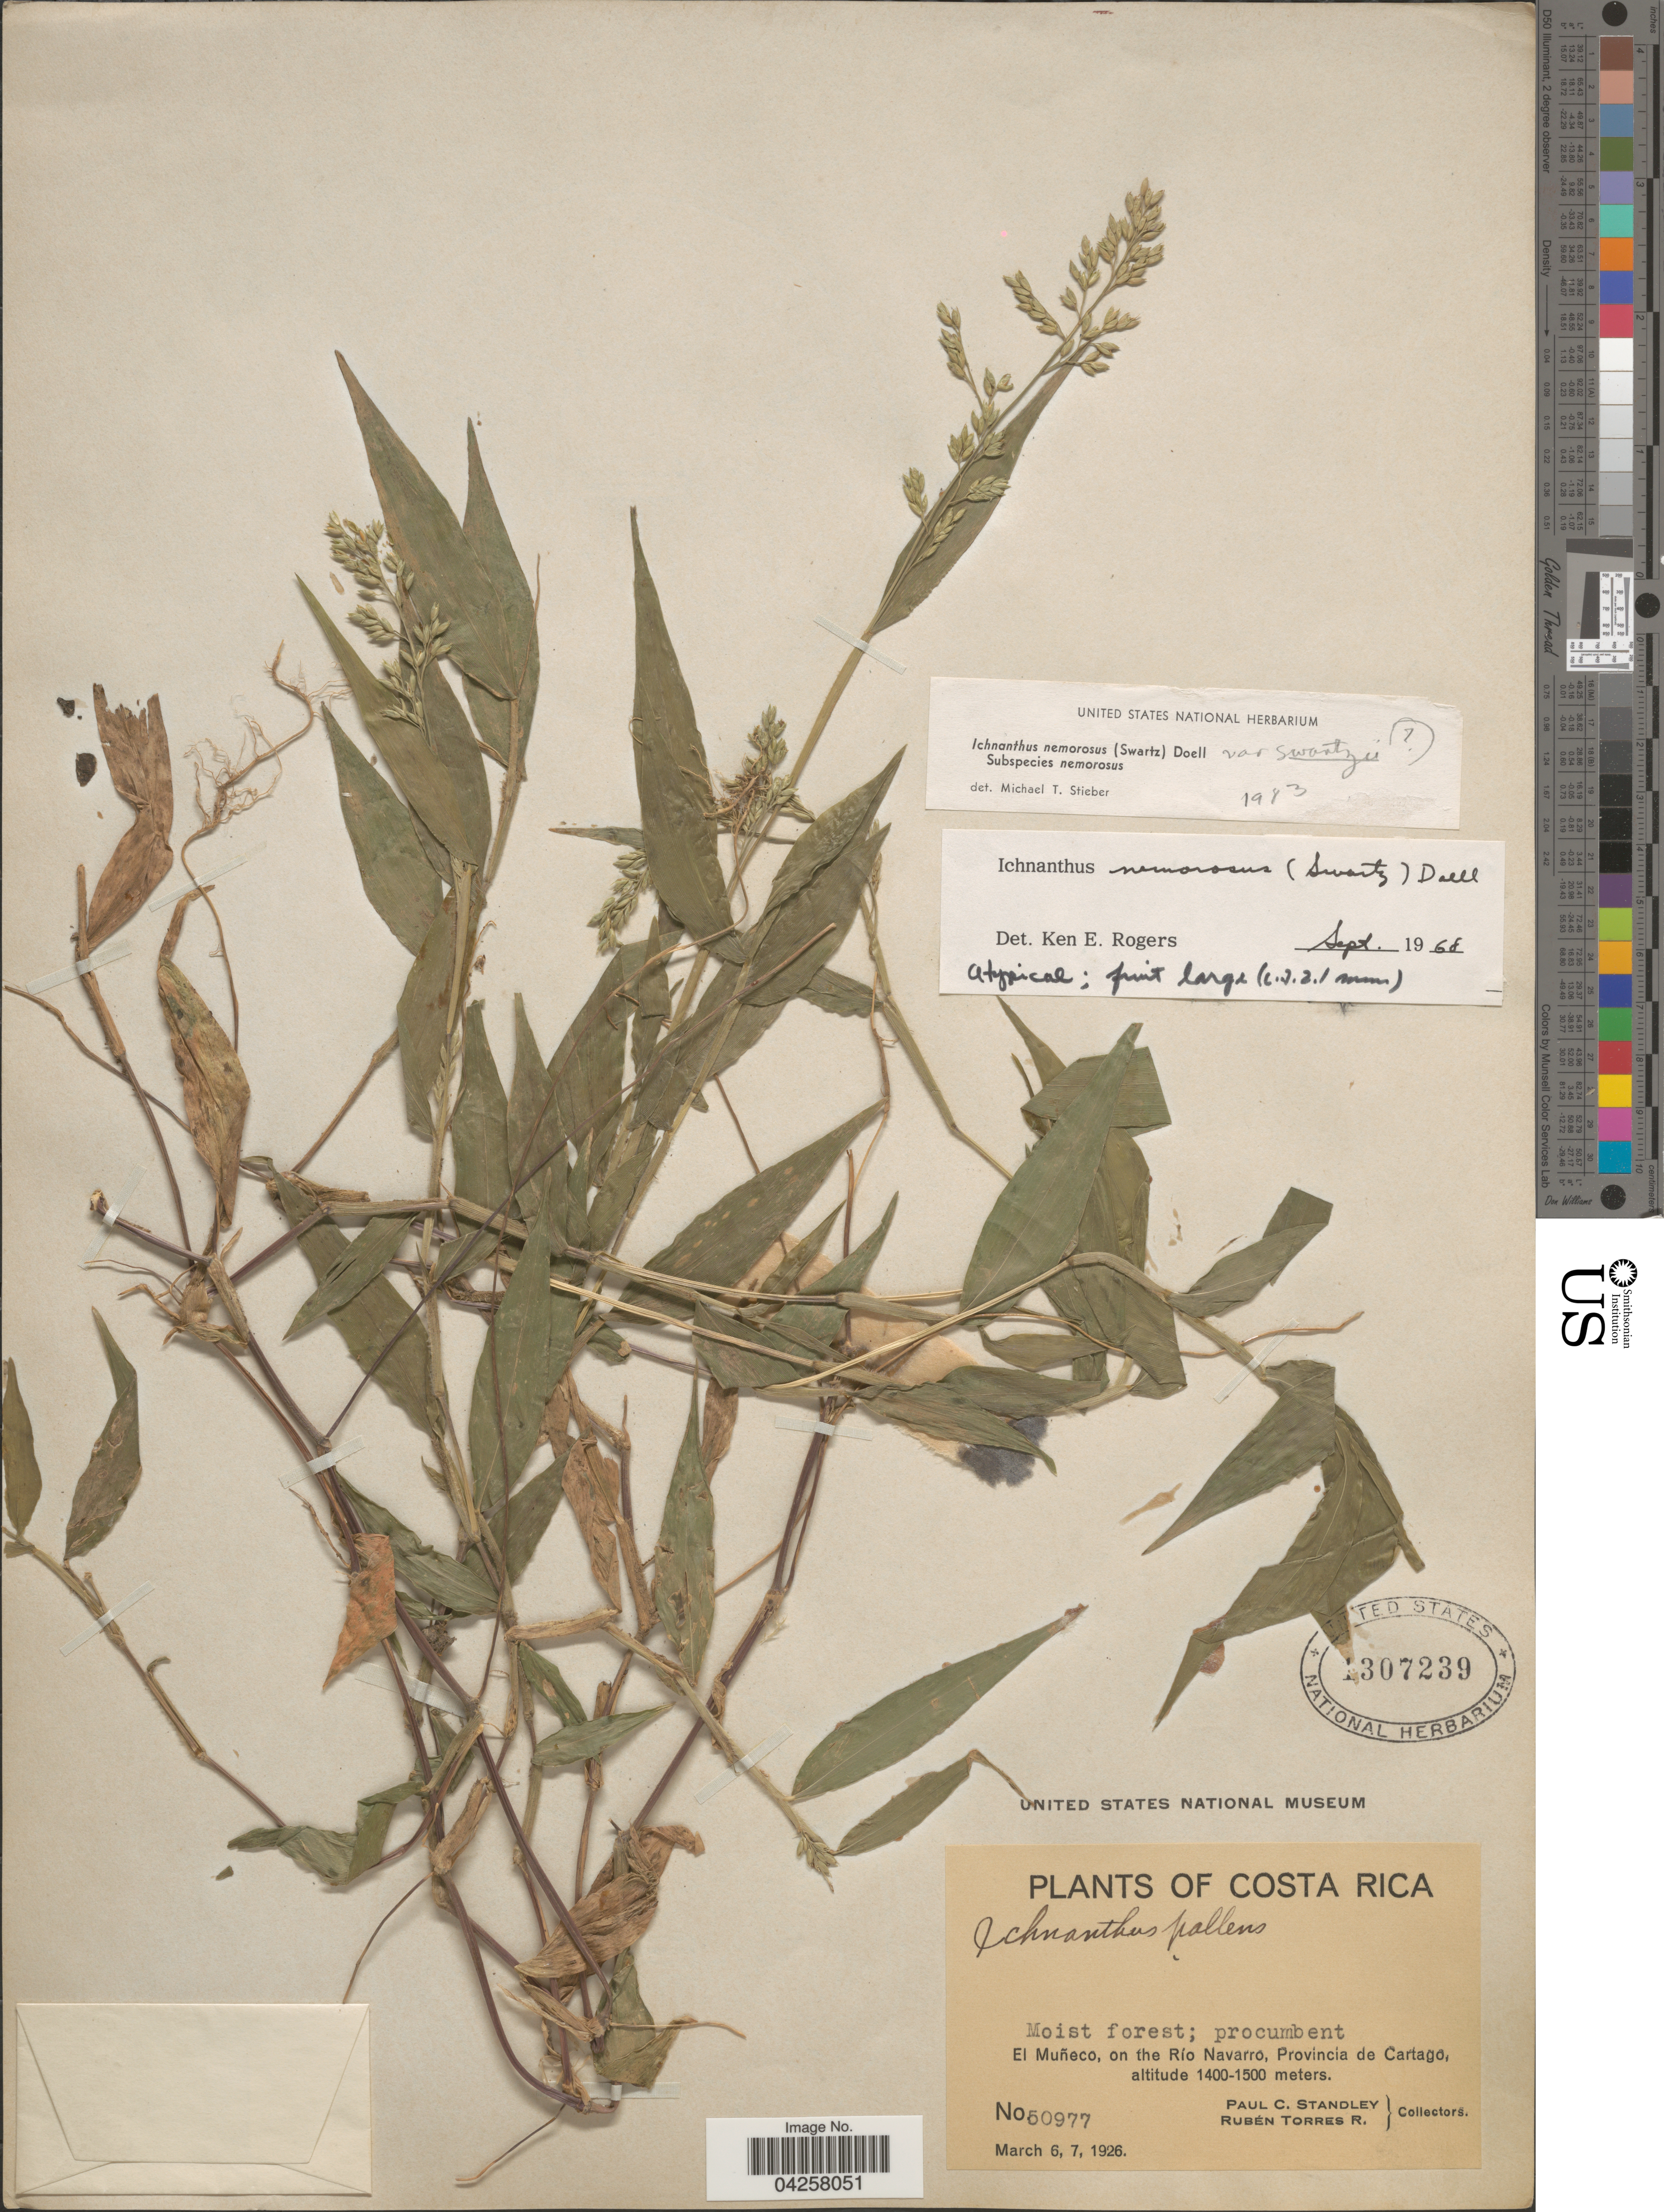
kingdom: Plantae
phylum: Tracheophyta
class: Liliopsida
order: Poales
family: Poaceae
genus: Ichnanthus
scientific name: Ichnanthus nemorosus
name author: (Sw.) Döll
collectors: P. C. Standley & R. Torres Rojas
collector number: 50977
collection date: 1926-03-06/1926-03-07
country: Costa Rica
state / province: Cartago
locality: El Muñeco, on the Río Navarro.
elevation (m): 1400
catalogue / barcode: US 1307239